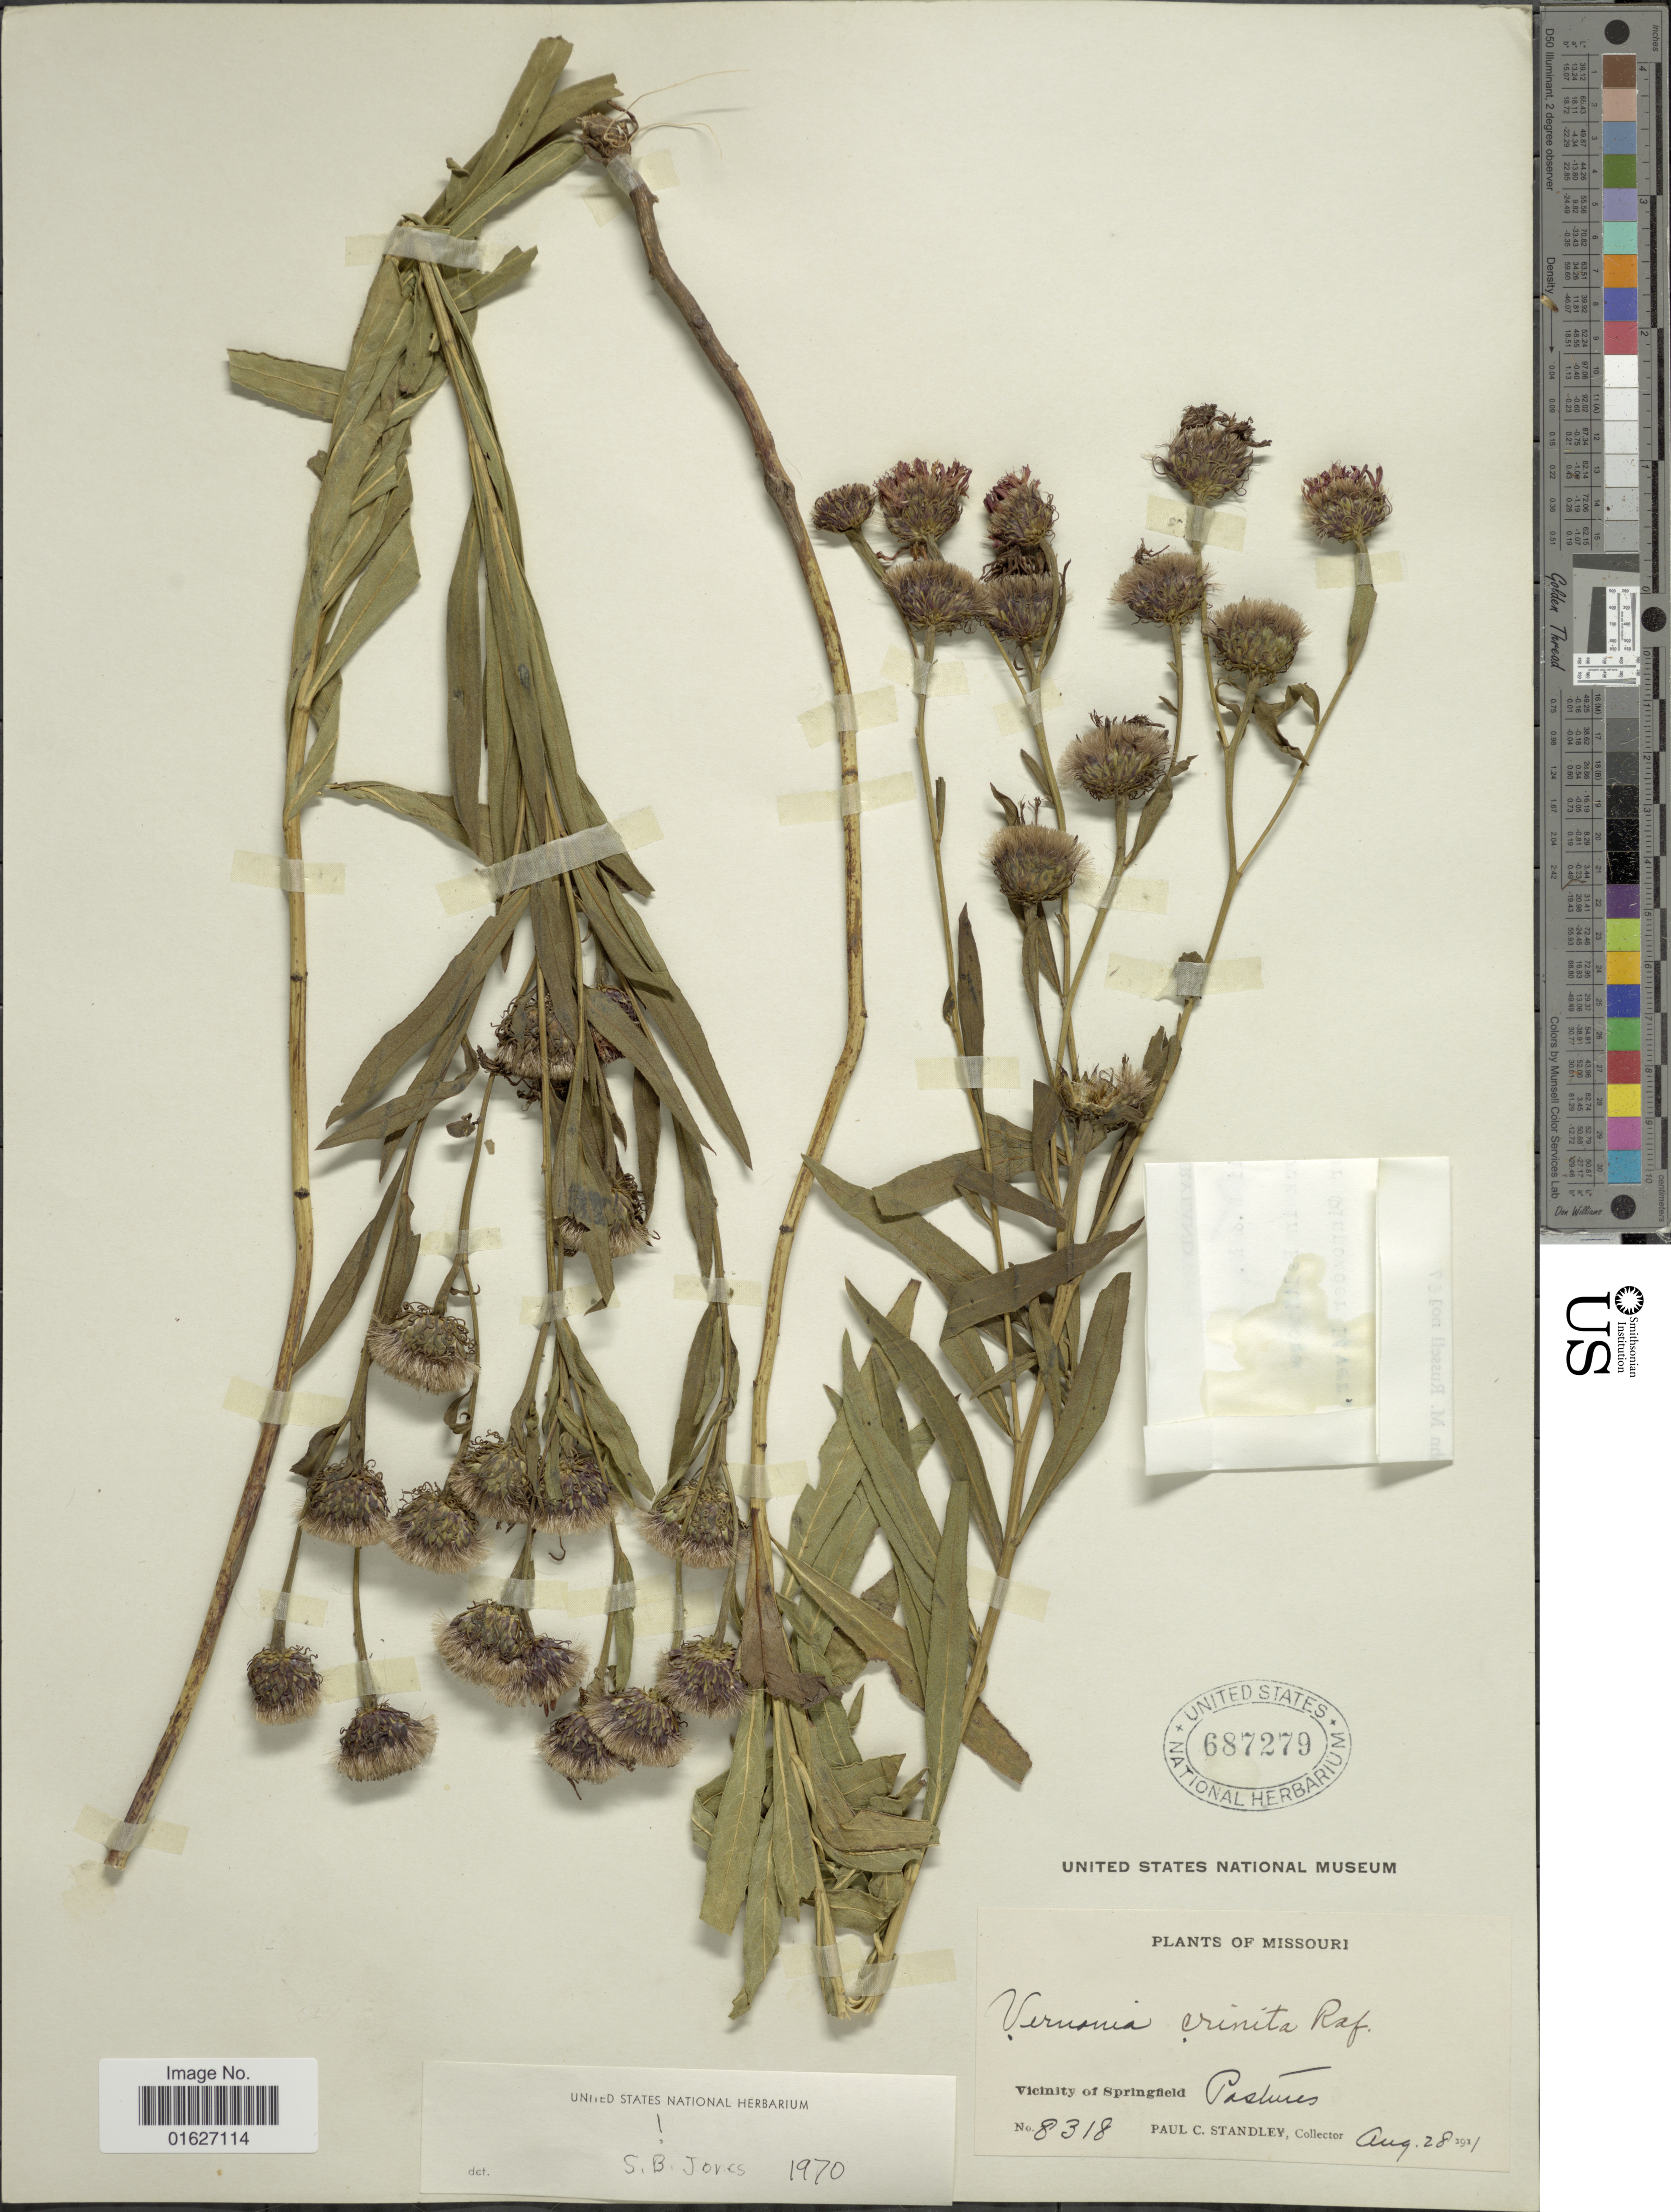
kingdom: Plantae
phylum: Tracheophyta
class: Magnoliopsida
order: Asterales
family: Asteraceae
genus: Vernonia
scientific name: Vernonia arkansana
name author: DC.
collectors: P. C. Standley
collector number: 8318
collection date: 1931-08-28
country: United States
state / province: Missouri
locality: Vicinity of Springfield.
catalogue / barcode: US 687279